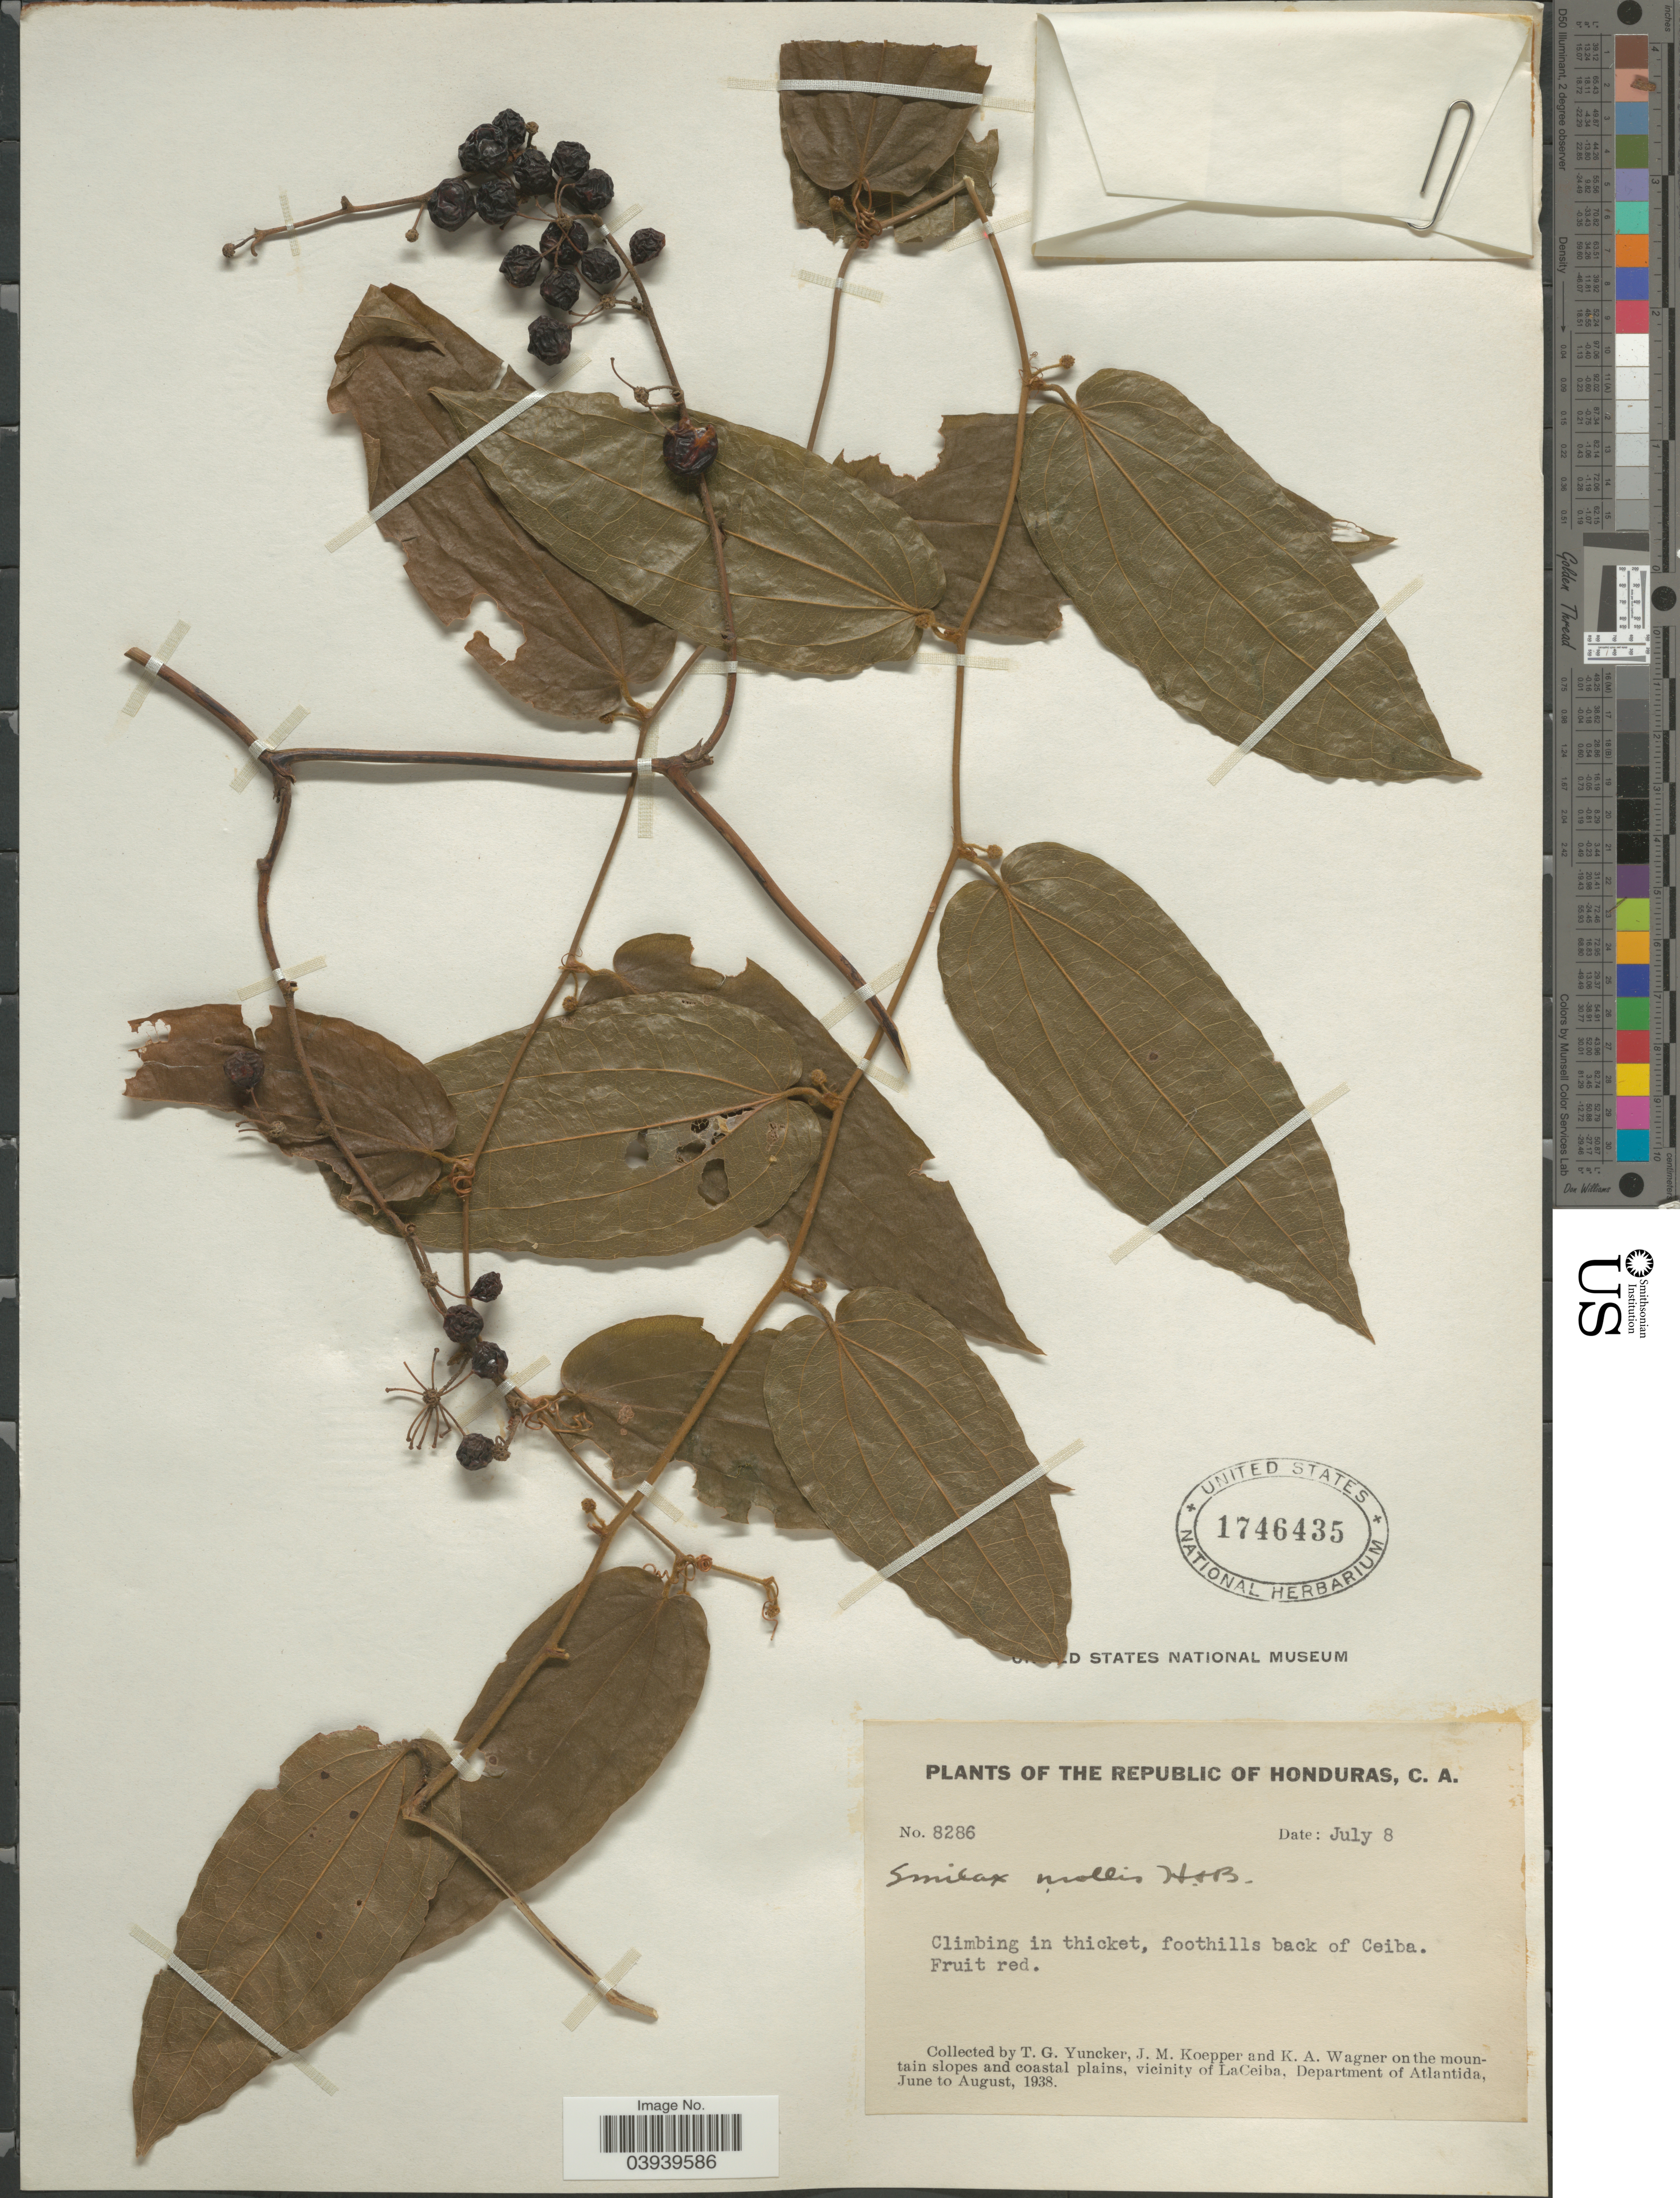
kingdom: Plantae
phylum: Tracheophyta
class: Liliopsida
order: Liliales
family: Smilacaceae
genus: Smilax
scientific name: Smilax mollis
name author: Humb. & Bonpl. ex Willd.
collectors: T. G. Yuncker, J. M. Koepper & K. A. Wagner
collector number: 8286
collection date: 1938-07-08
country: Honduras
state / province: Atlantida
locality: Climbing in thicket, foothills back of Ceiba. On the mountain slopes and coastal plains, vicinity of LaCeiba, Department of Atlantida.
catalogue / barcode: US 1746435